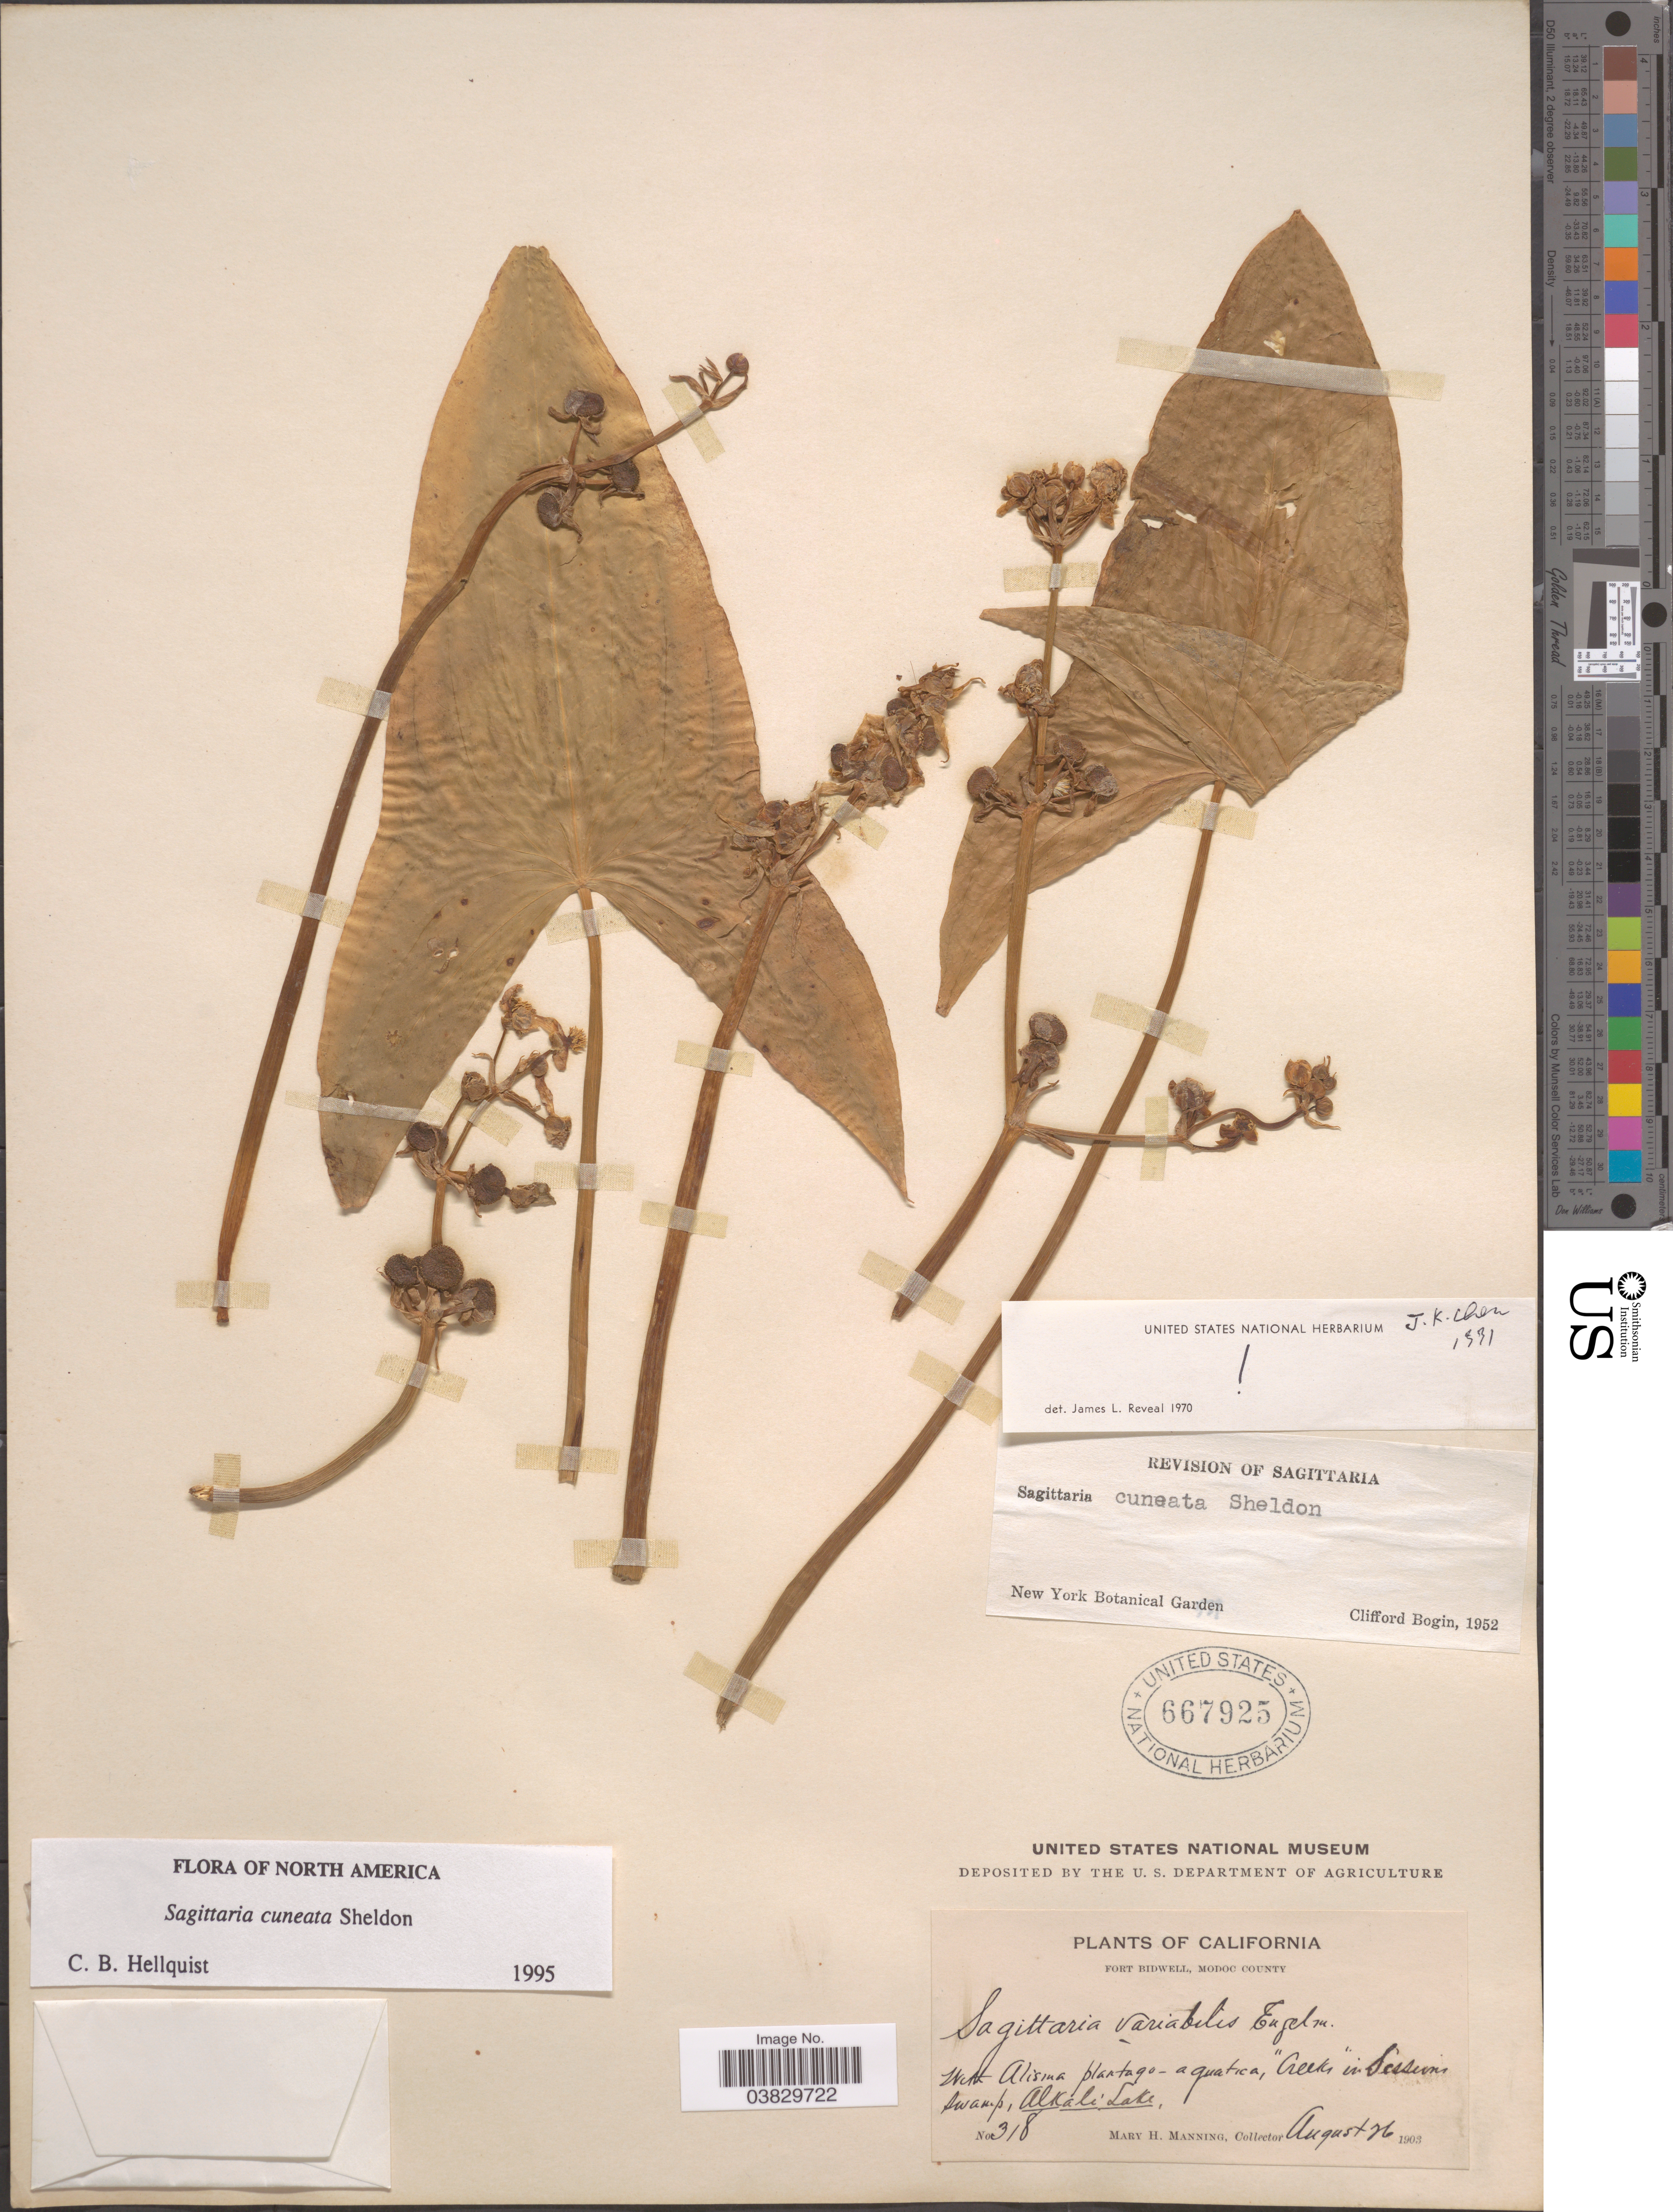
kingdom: Plantae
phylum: Tracheophyta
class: Liliopsida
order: Alismatales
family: Alismataceae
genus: Sagittaria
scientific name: Sagittaria cuneata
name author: E. Sheld.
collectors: M. Manning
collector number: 318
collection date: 1903-08-26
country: United States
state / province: California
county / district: Modoc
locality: Fort Bidwell, Modoc County. With Alisina plantago - aquatica, 'Creeks ' in Sessions Swamp, Alkali Lake.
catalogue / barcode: US 667925